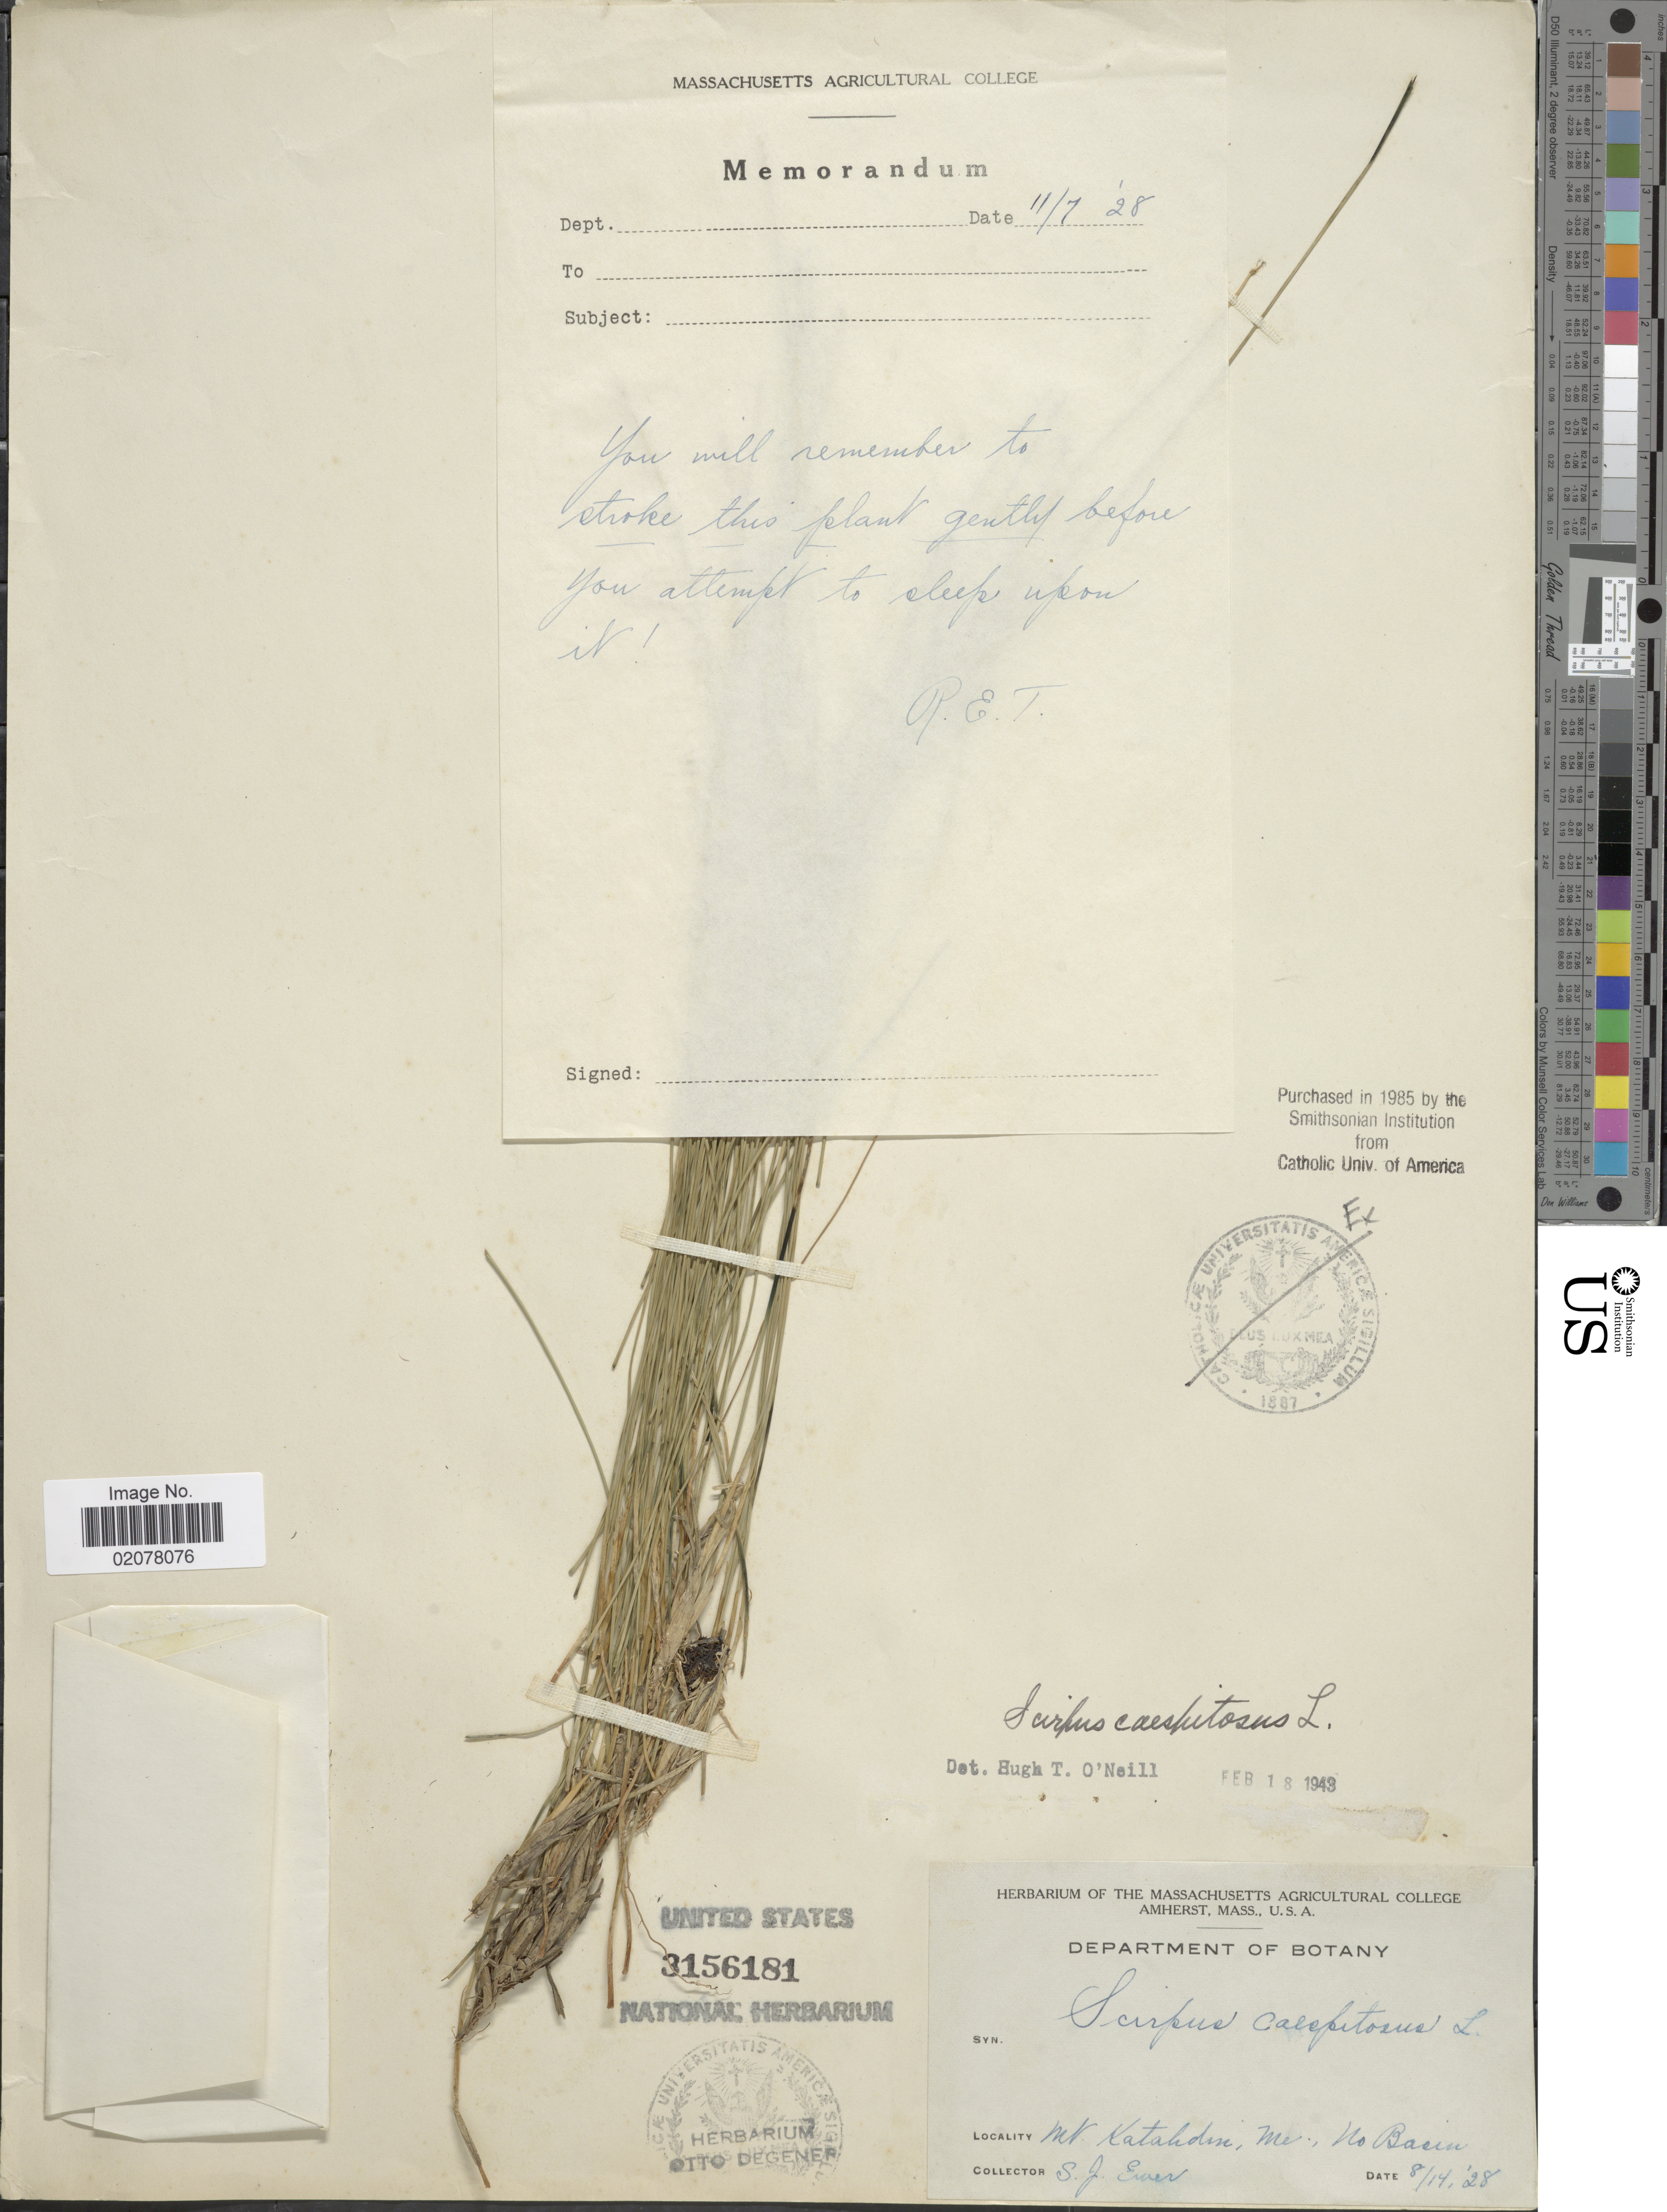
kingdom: Plantae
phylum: Tracheophyta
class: Liliopsida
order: Poales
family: Cyperaceae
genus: Trichophorum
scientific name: Trichophorum cespitosum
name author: (L.) Hartm.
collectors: S. Ewer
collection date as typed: Transcribed d/m/y: 14/8/28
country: United States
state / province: Maine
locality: Mt. Katahdin, Me., No Basin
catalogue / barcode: US 3156181